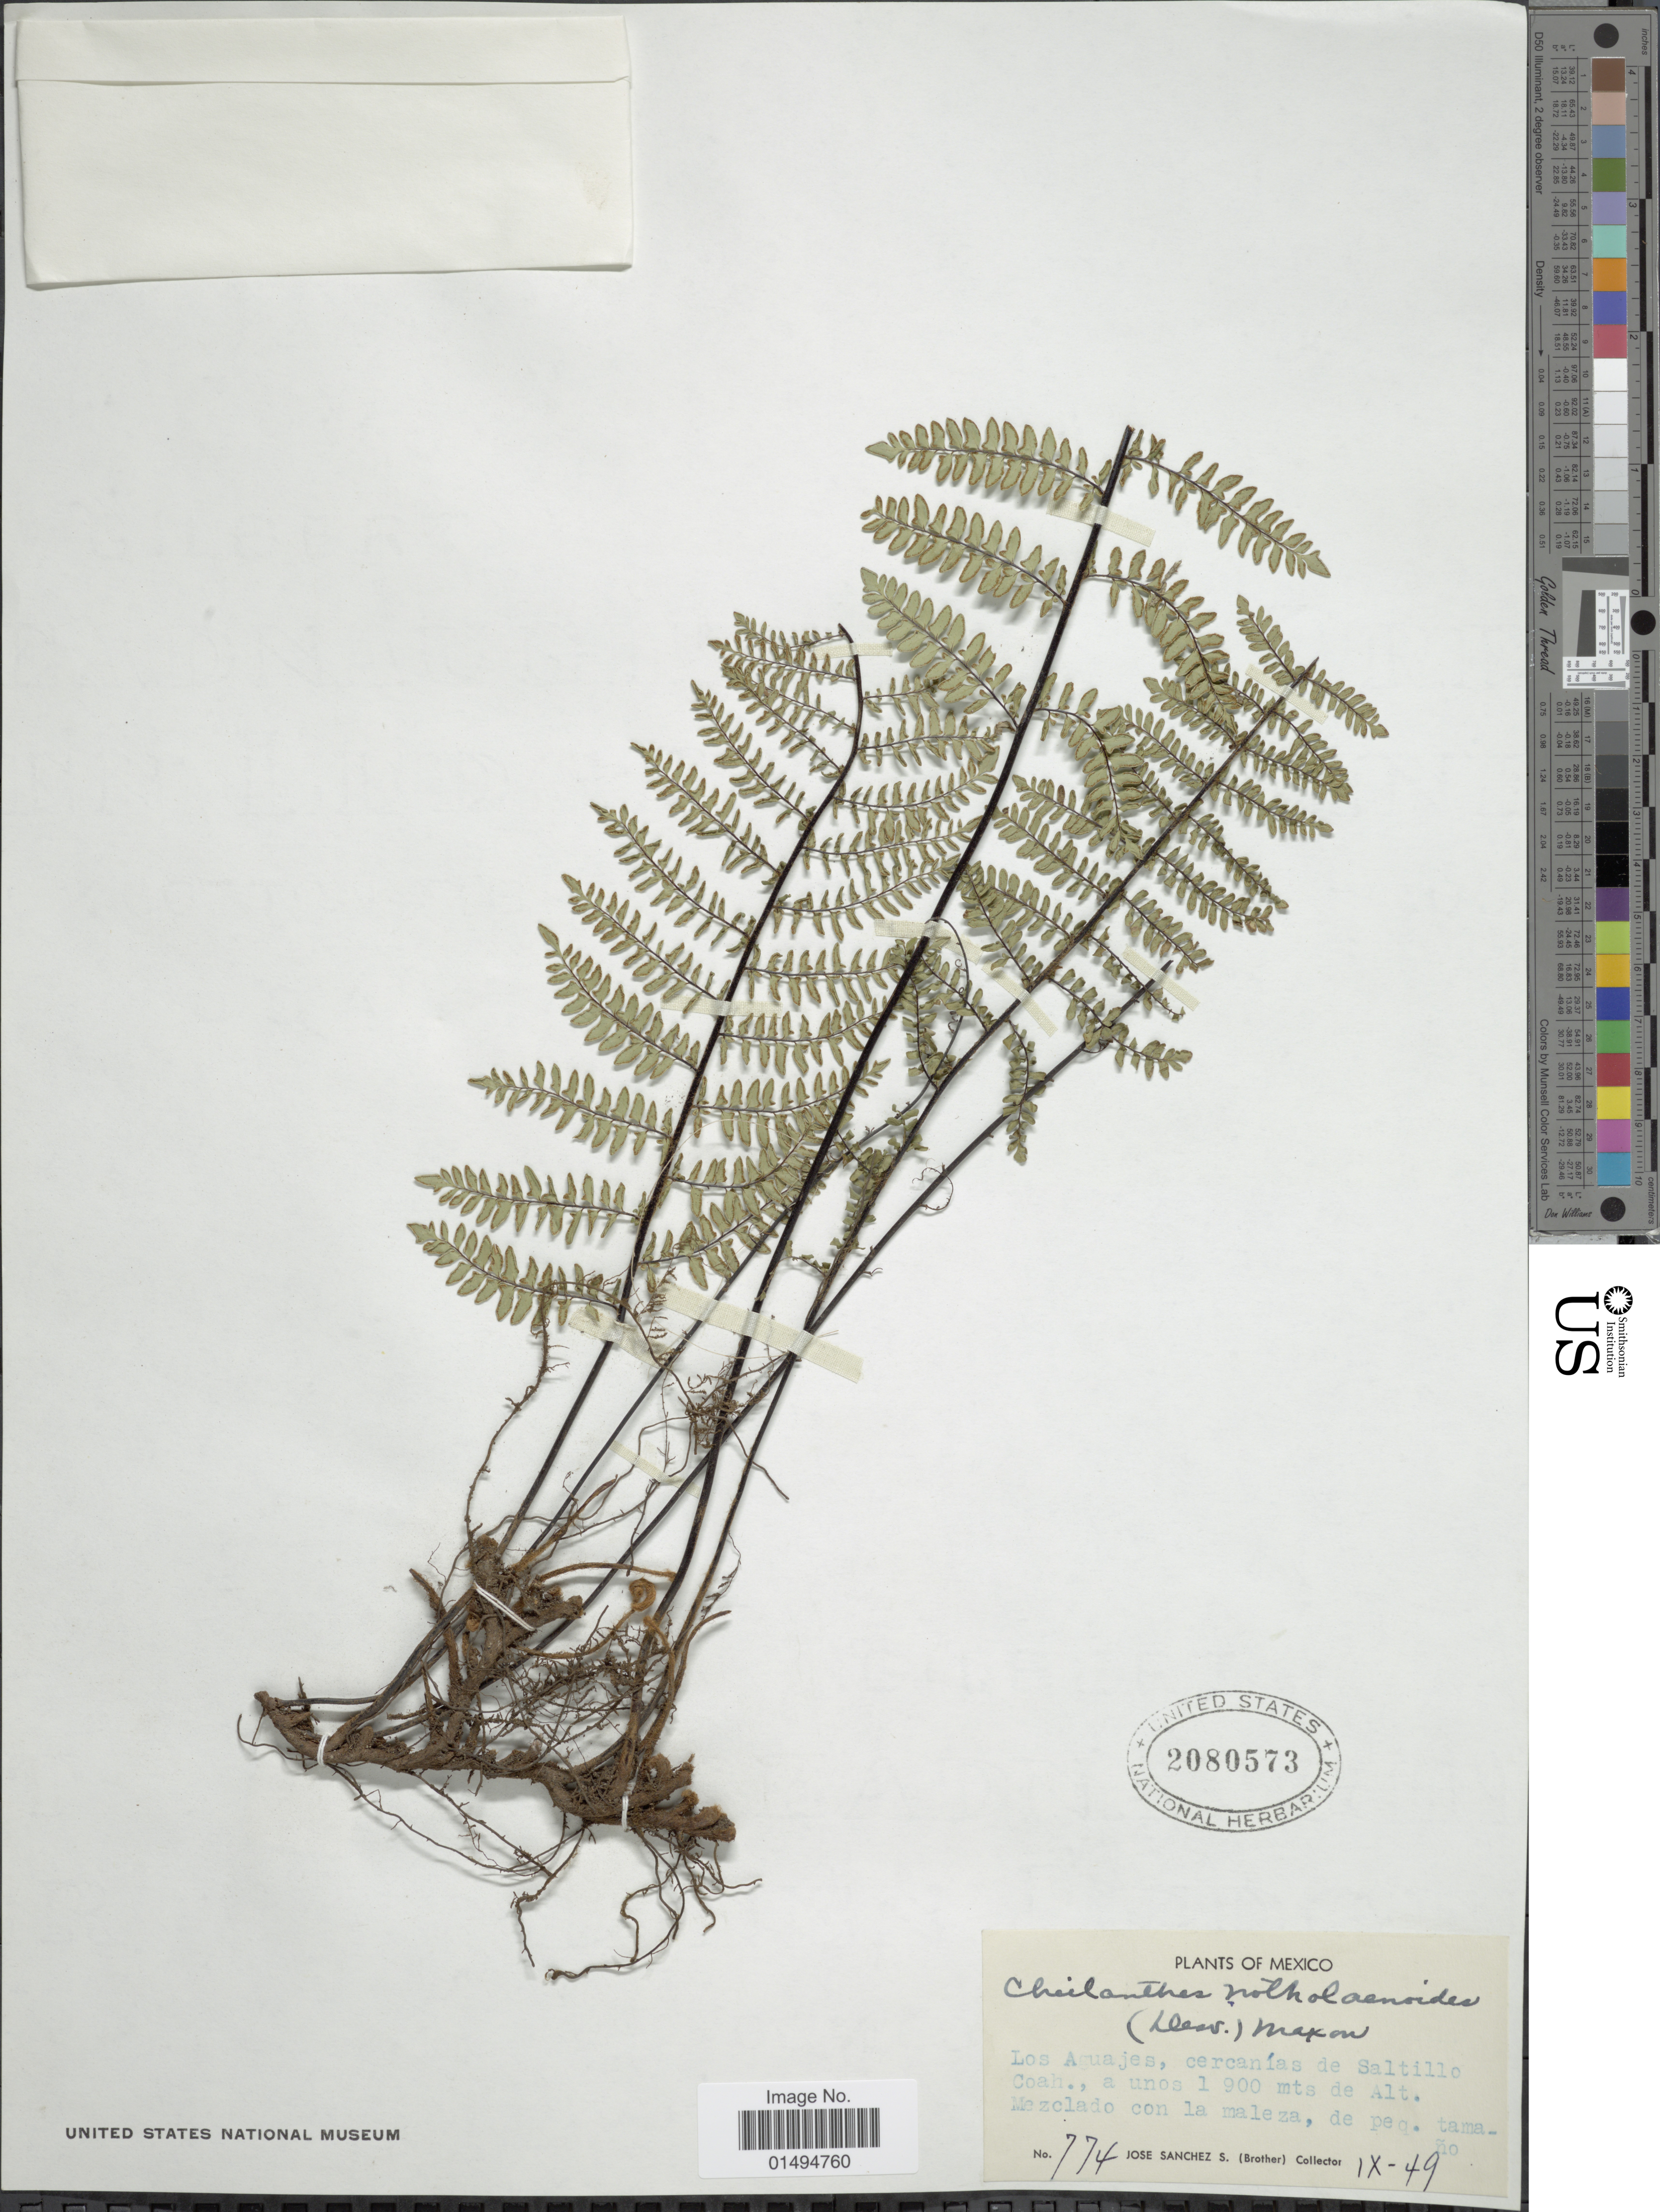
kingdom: Plantae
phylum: Tracheophyta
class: Polypodiopsida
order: Polypodiales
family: Pteridaceae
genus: Myriopteris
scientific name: Myriopteris notholaenoides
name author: (Desv.) Grusz & Windham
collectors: J. Sanchez S.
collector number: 774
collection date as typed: Transcribed d/m/y: /10/49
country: Mexico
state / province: Coahuila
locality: Los Aguajes, cercanias de Saltillo, Coah.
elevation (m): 1900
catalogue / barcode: US 2080573